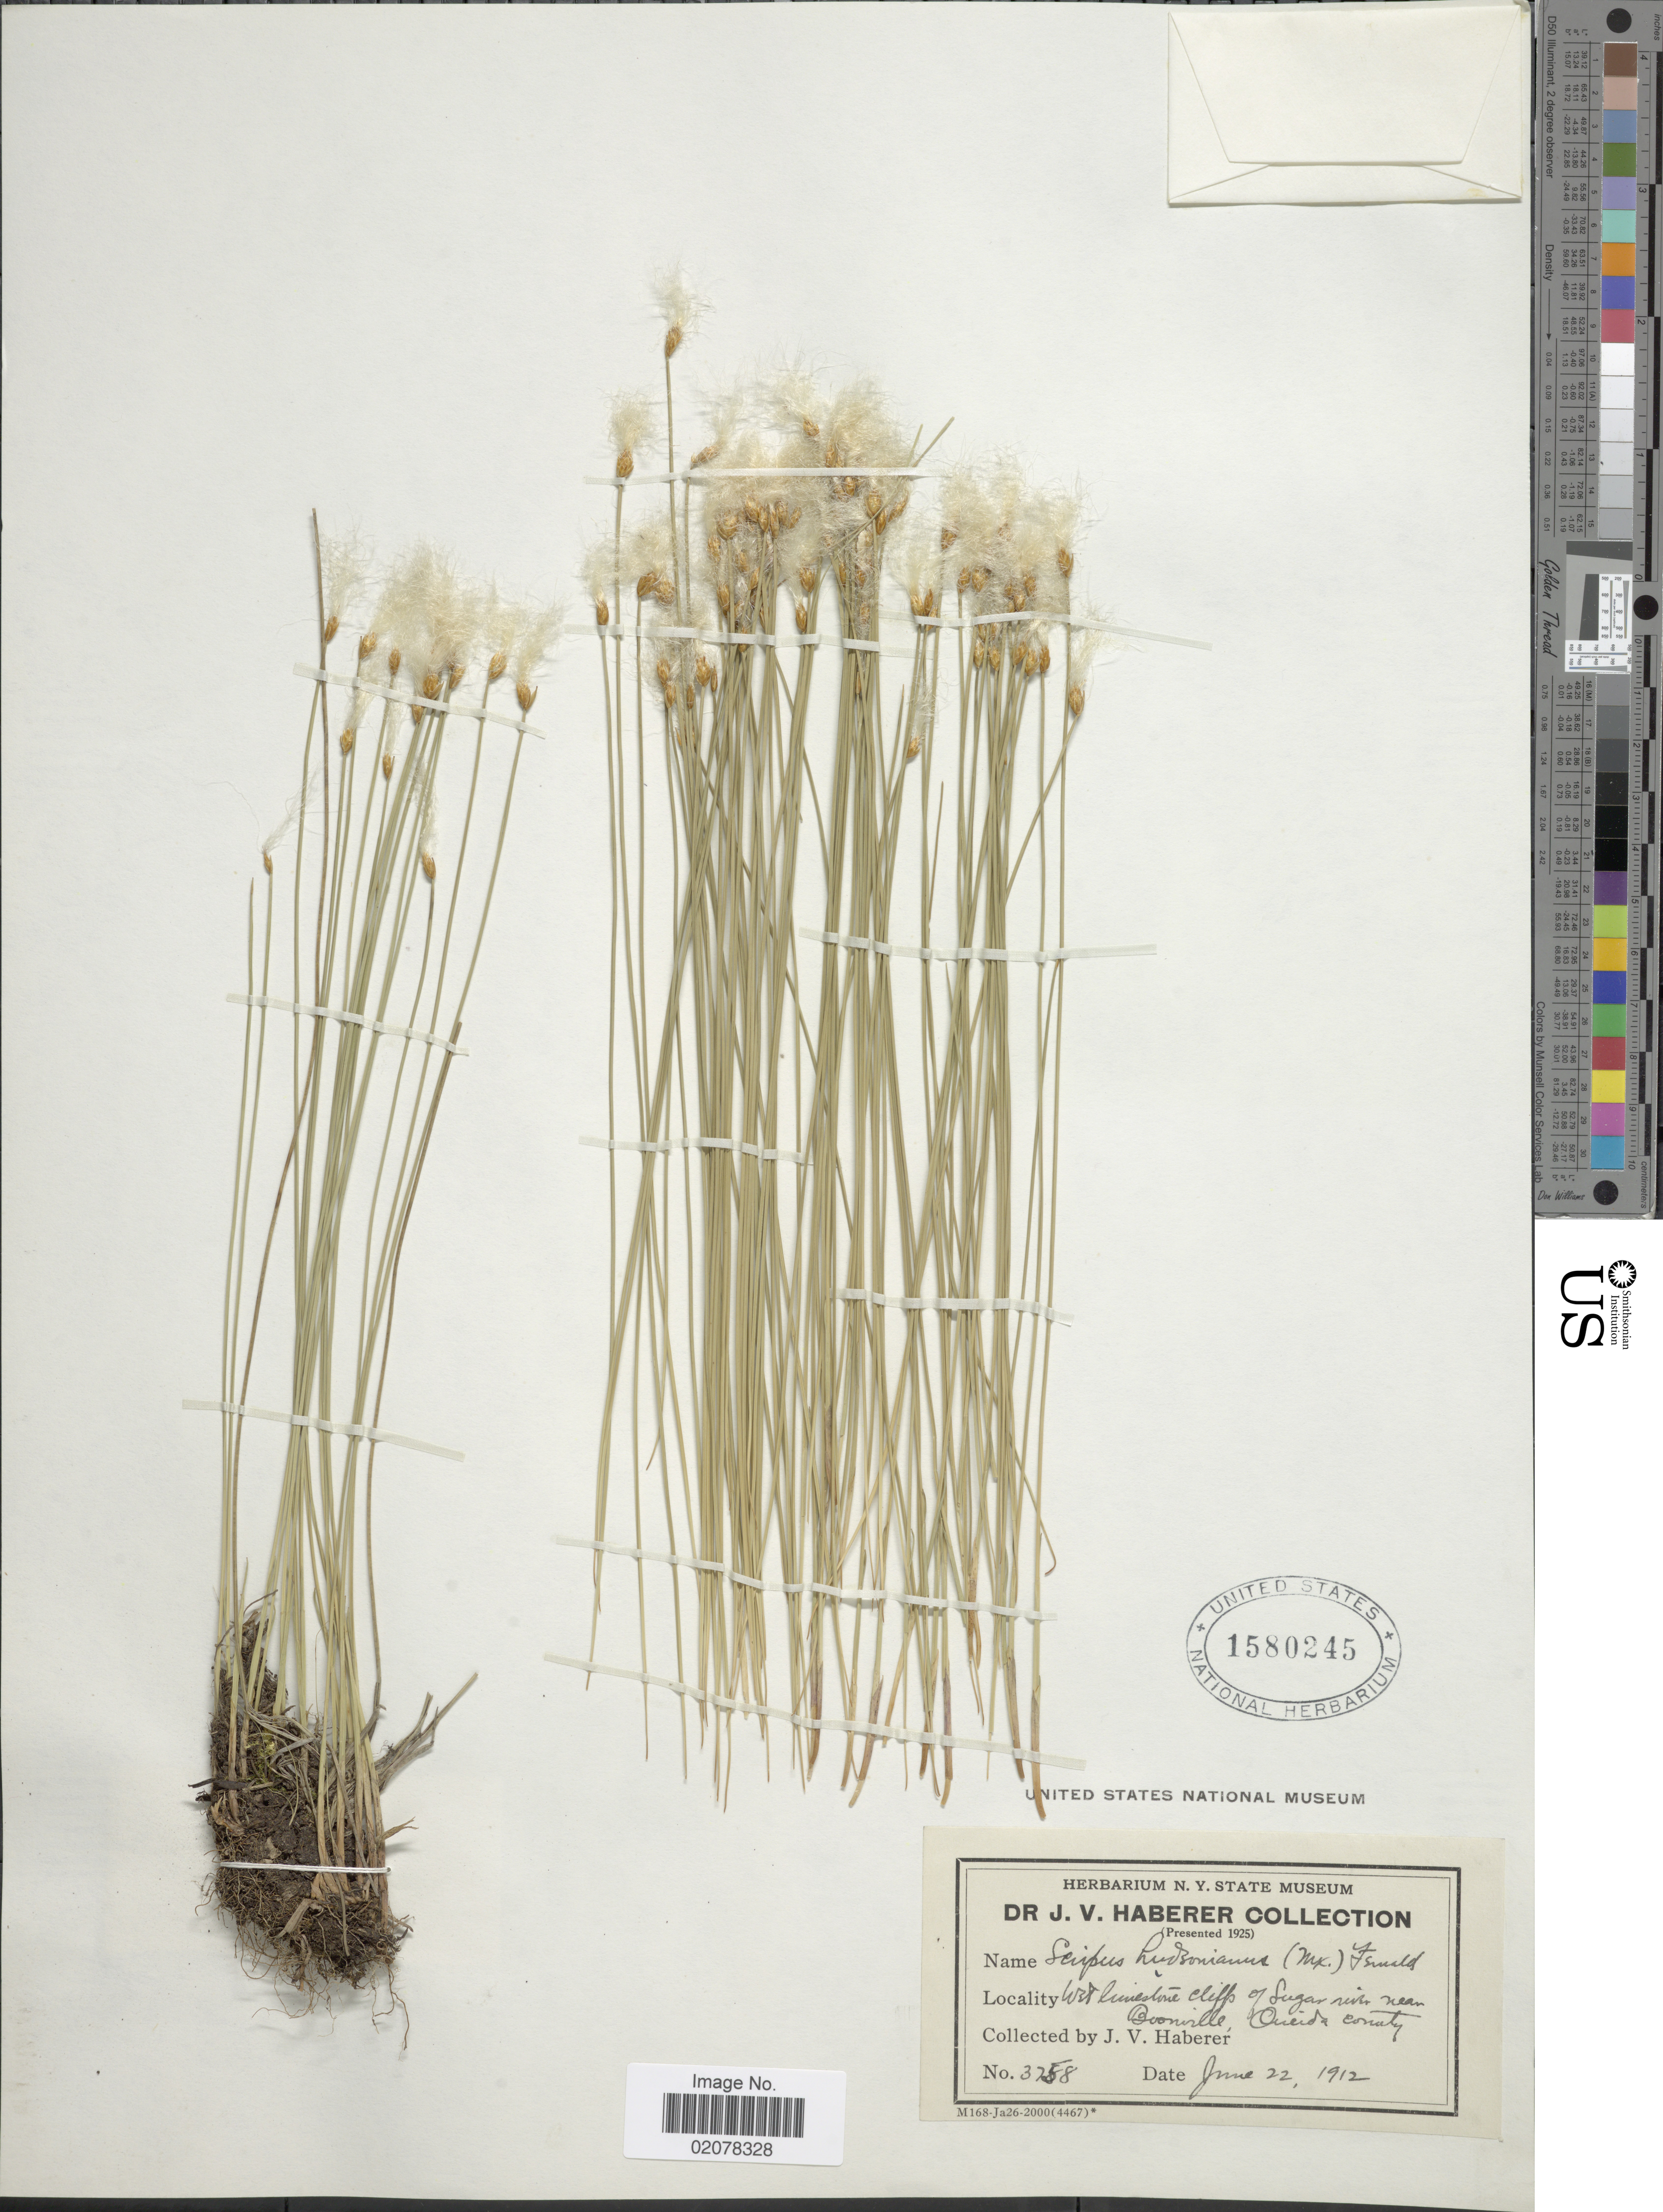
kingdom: Plantae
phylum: Tracheophyta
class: Liliopsida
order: Poales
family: Cyperaceae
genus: Trichophorum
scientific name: Trichophorum alpinum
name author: (L.) Pers.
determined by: Strong, M. T., (US), Smithsonian Institution - National Museum of Natural History (UNITED STATES)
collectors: J. V. Haberer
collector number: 3258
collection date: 1912-06-22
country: United States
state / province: New York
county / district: Oneida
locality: Wet limestone cliffs of Sugar river near Brownsville Onedia County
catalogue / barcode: US 1580245